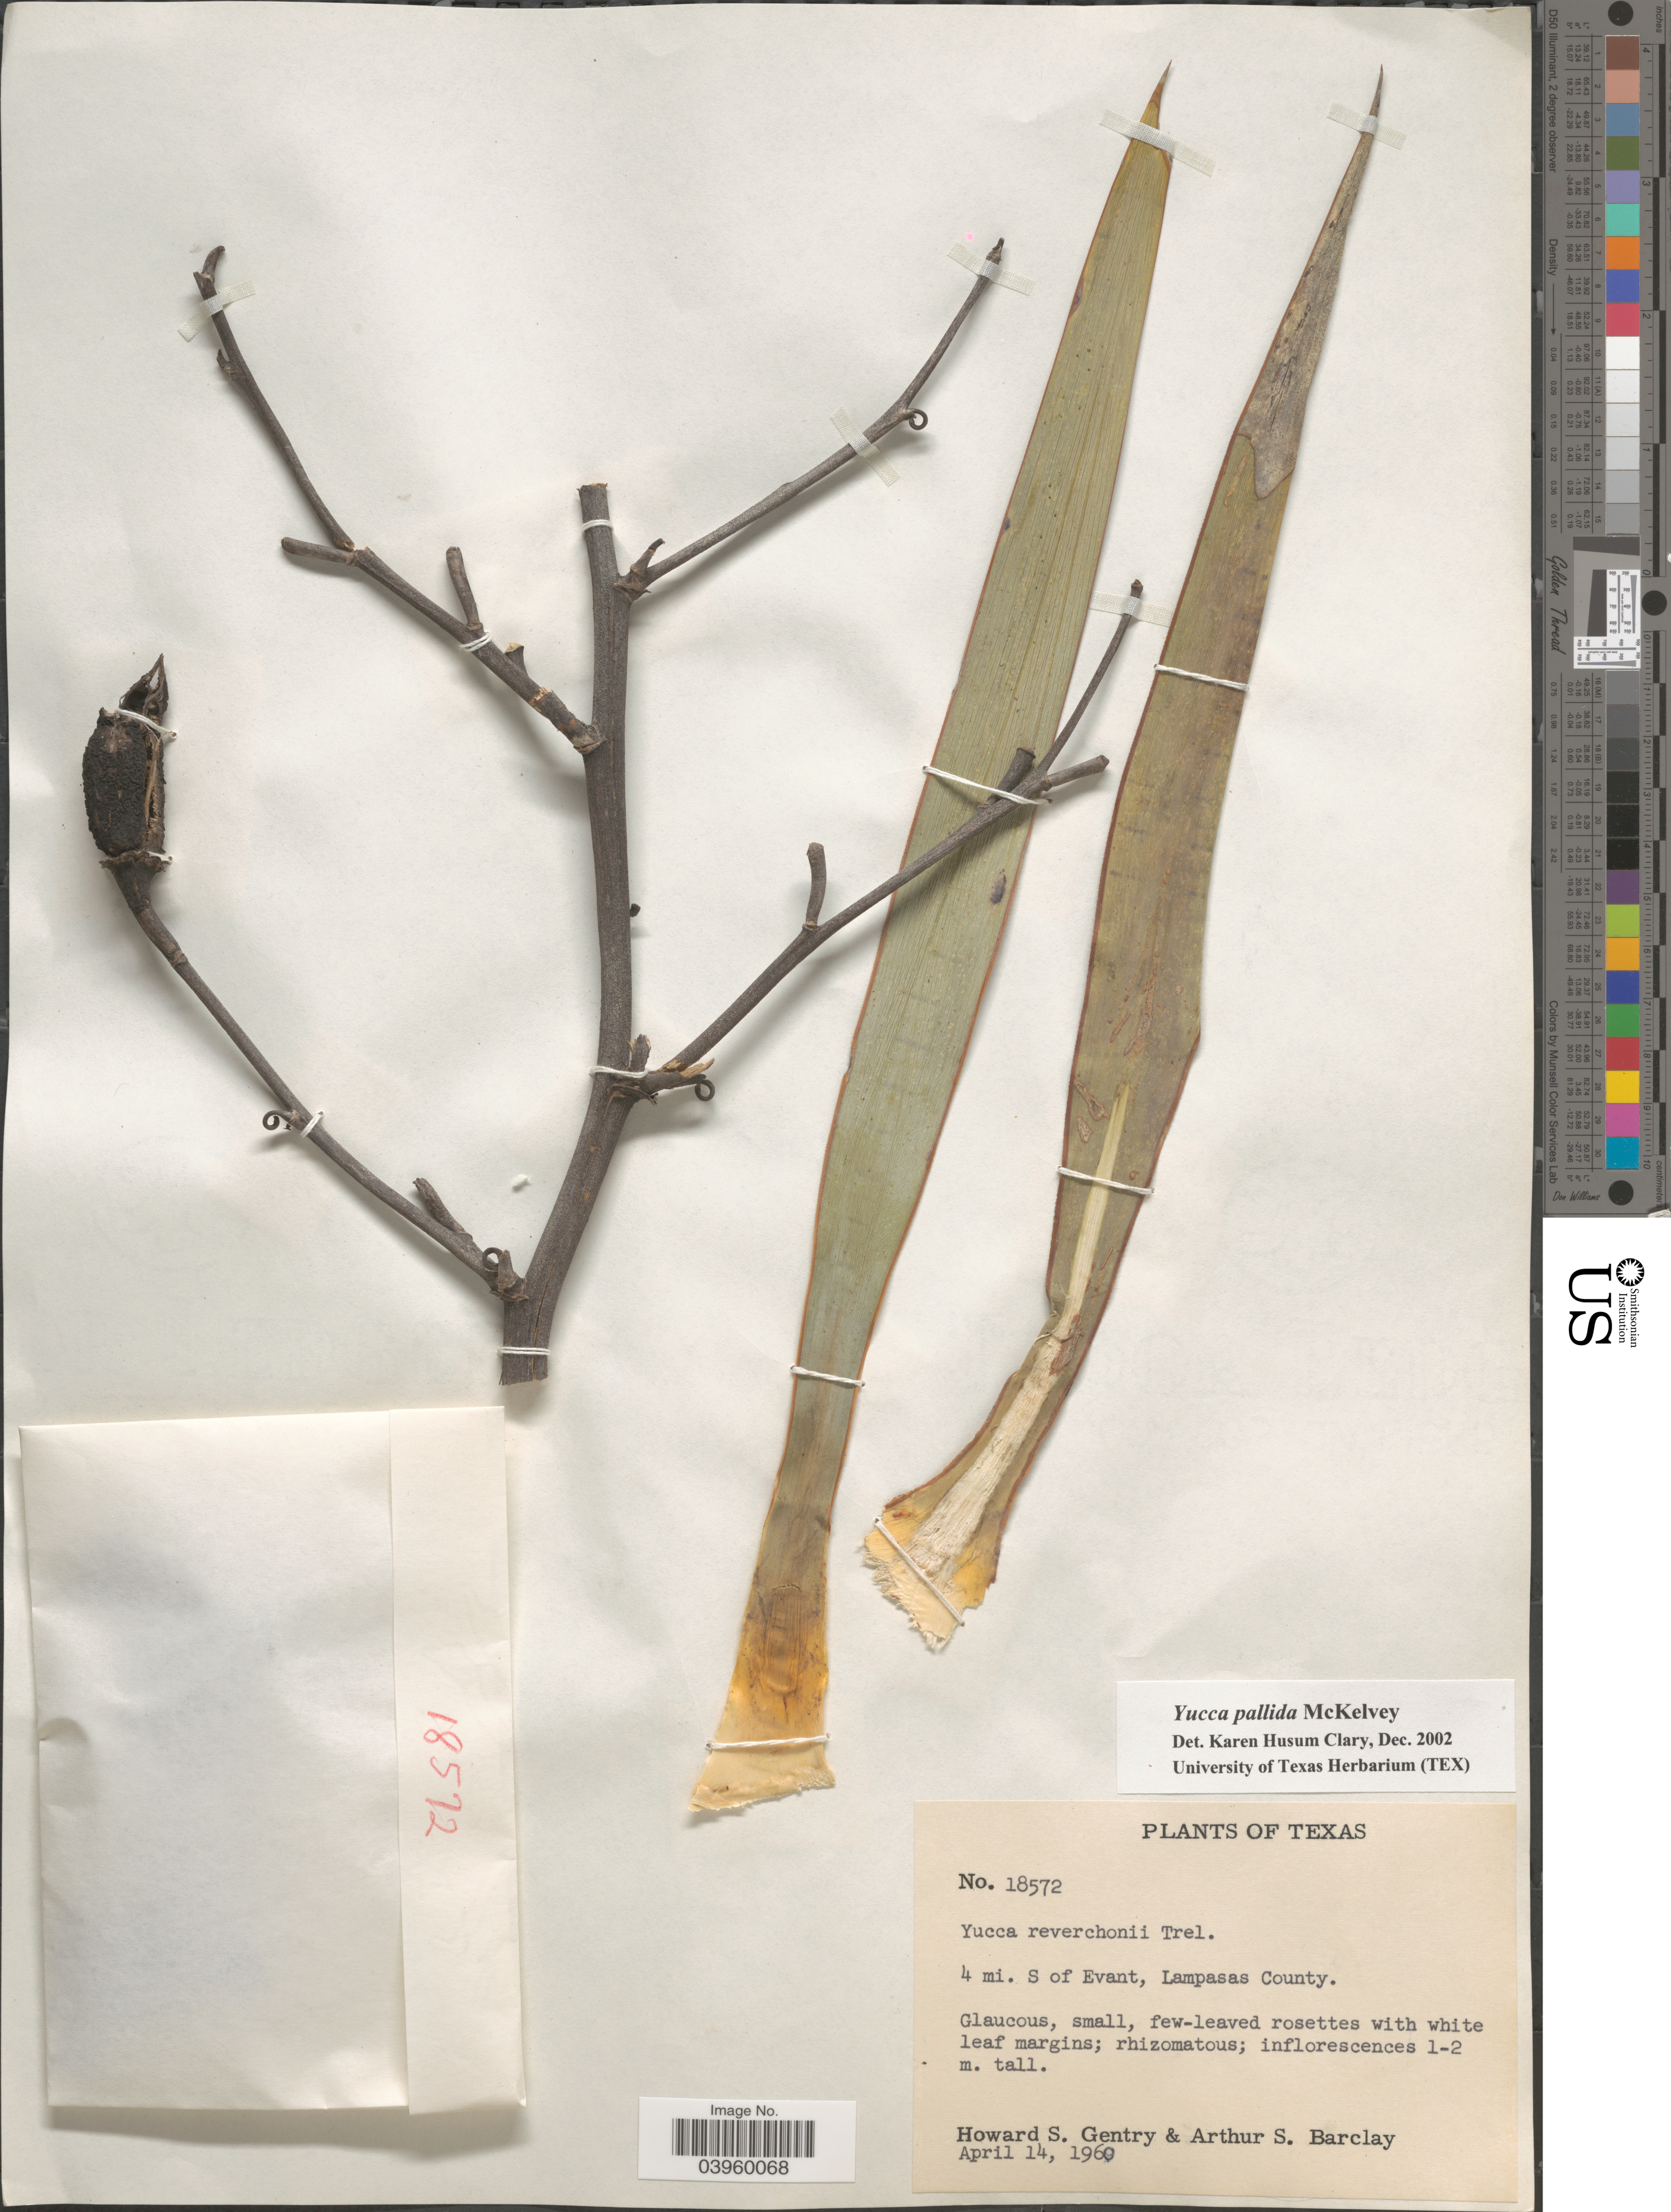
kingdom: Plantae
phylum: Tracheophyta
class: Liliopsida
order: Asparagales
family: Asparagaceae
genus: Yucca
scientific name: Yucca pallida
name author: McKelvey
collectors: H. S. Gentry & A. S. Barclay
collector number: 18572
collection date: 1960-04-14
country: United States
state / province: Texas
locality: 4 mi. S of Evant, Lampasas County.